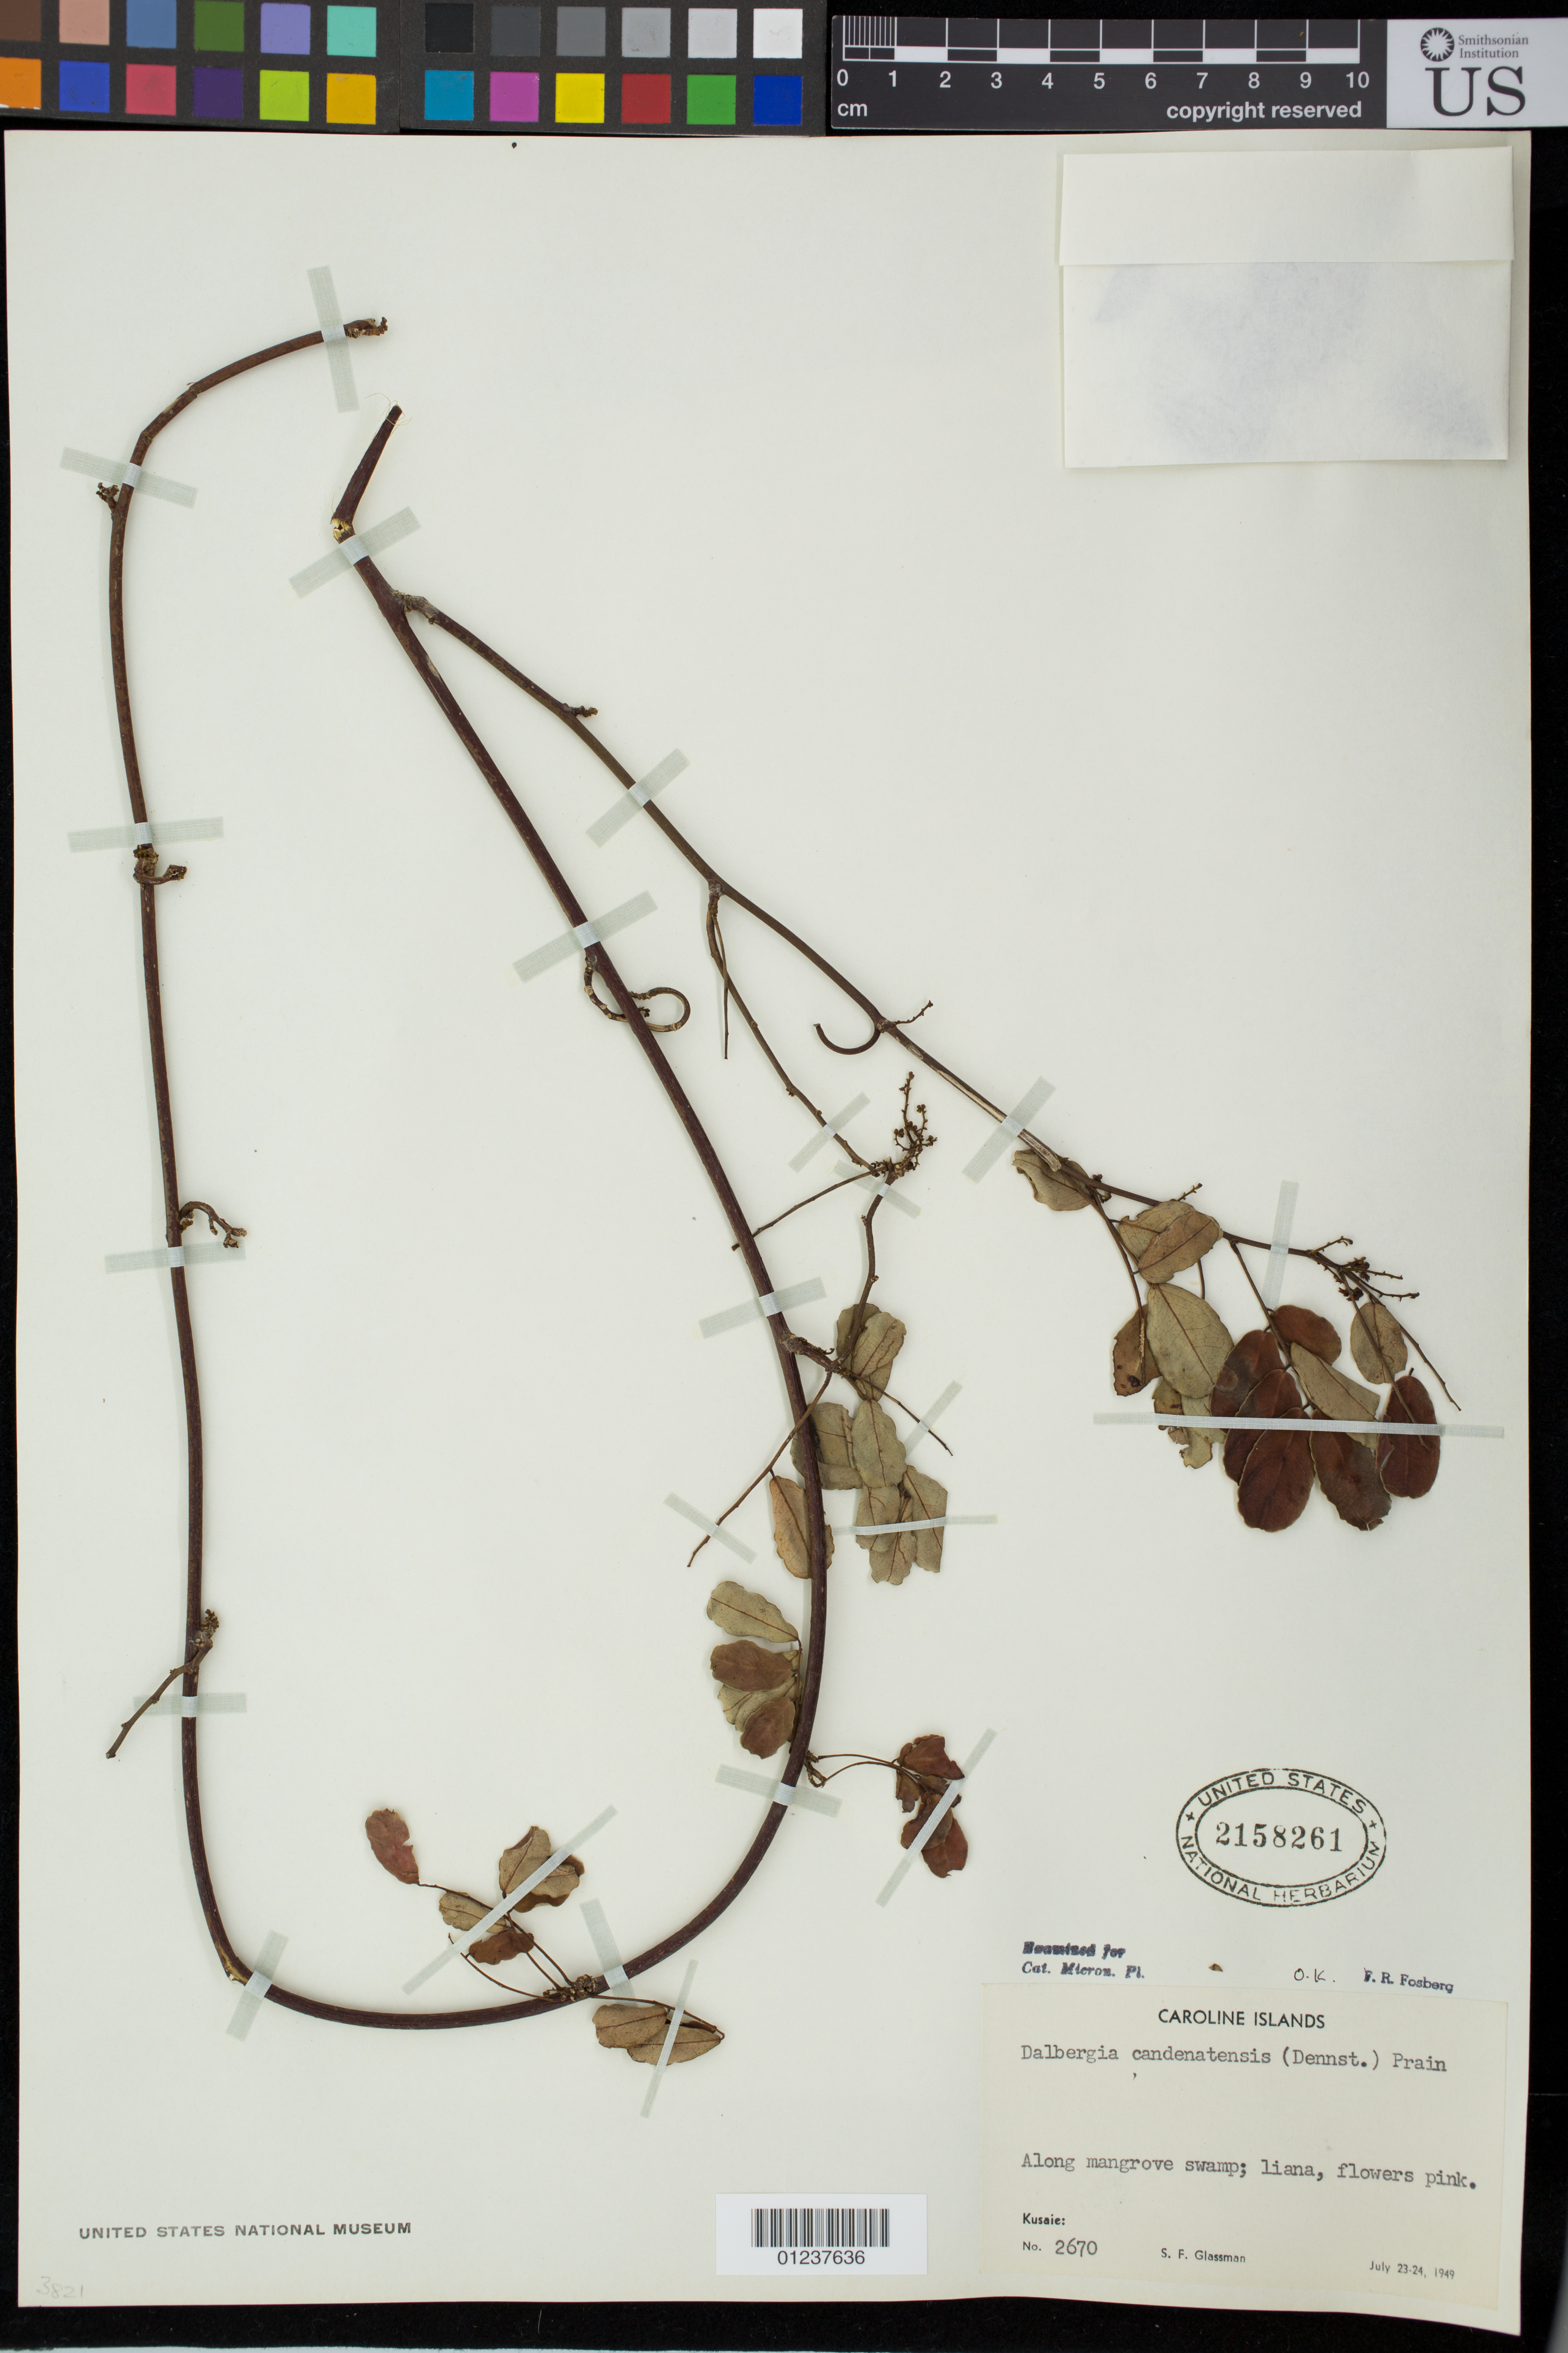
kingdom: Plantae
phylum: Tracheophyta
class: Magnoliopsida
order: Fabales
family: Fabaceae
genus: Dalbergia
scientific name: Dalbergia candenatensis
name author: (Dennst.) Pr.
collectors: S. F. Glassman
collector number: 2670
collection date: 1949-07-23/1949-07-24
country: Micronesia, Federated States of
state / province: Kosrae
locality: Caroline Islands. Along mangrove swamp.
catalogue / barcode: US 2158261